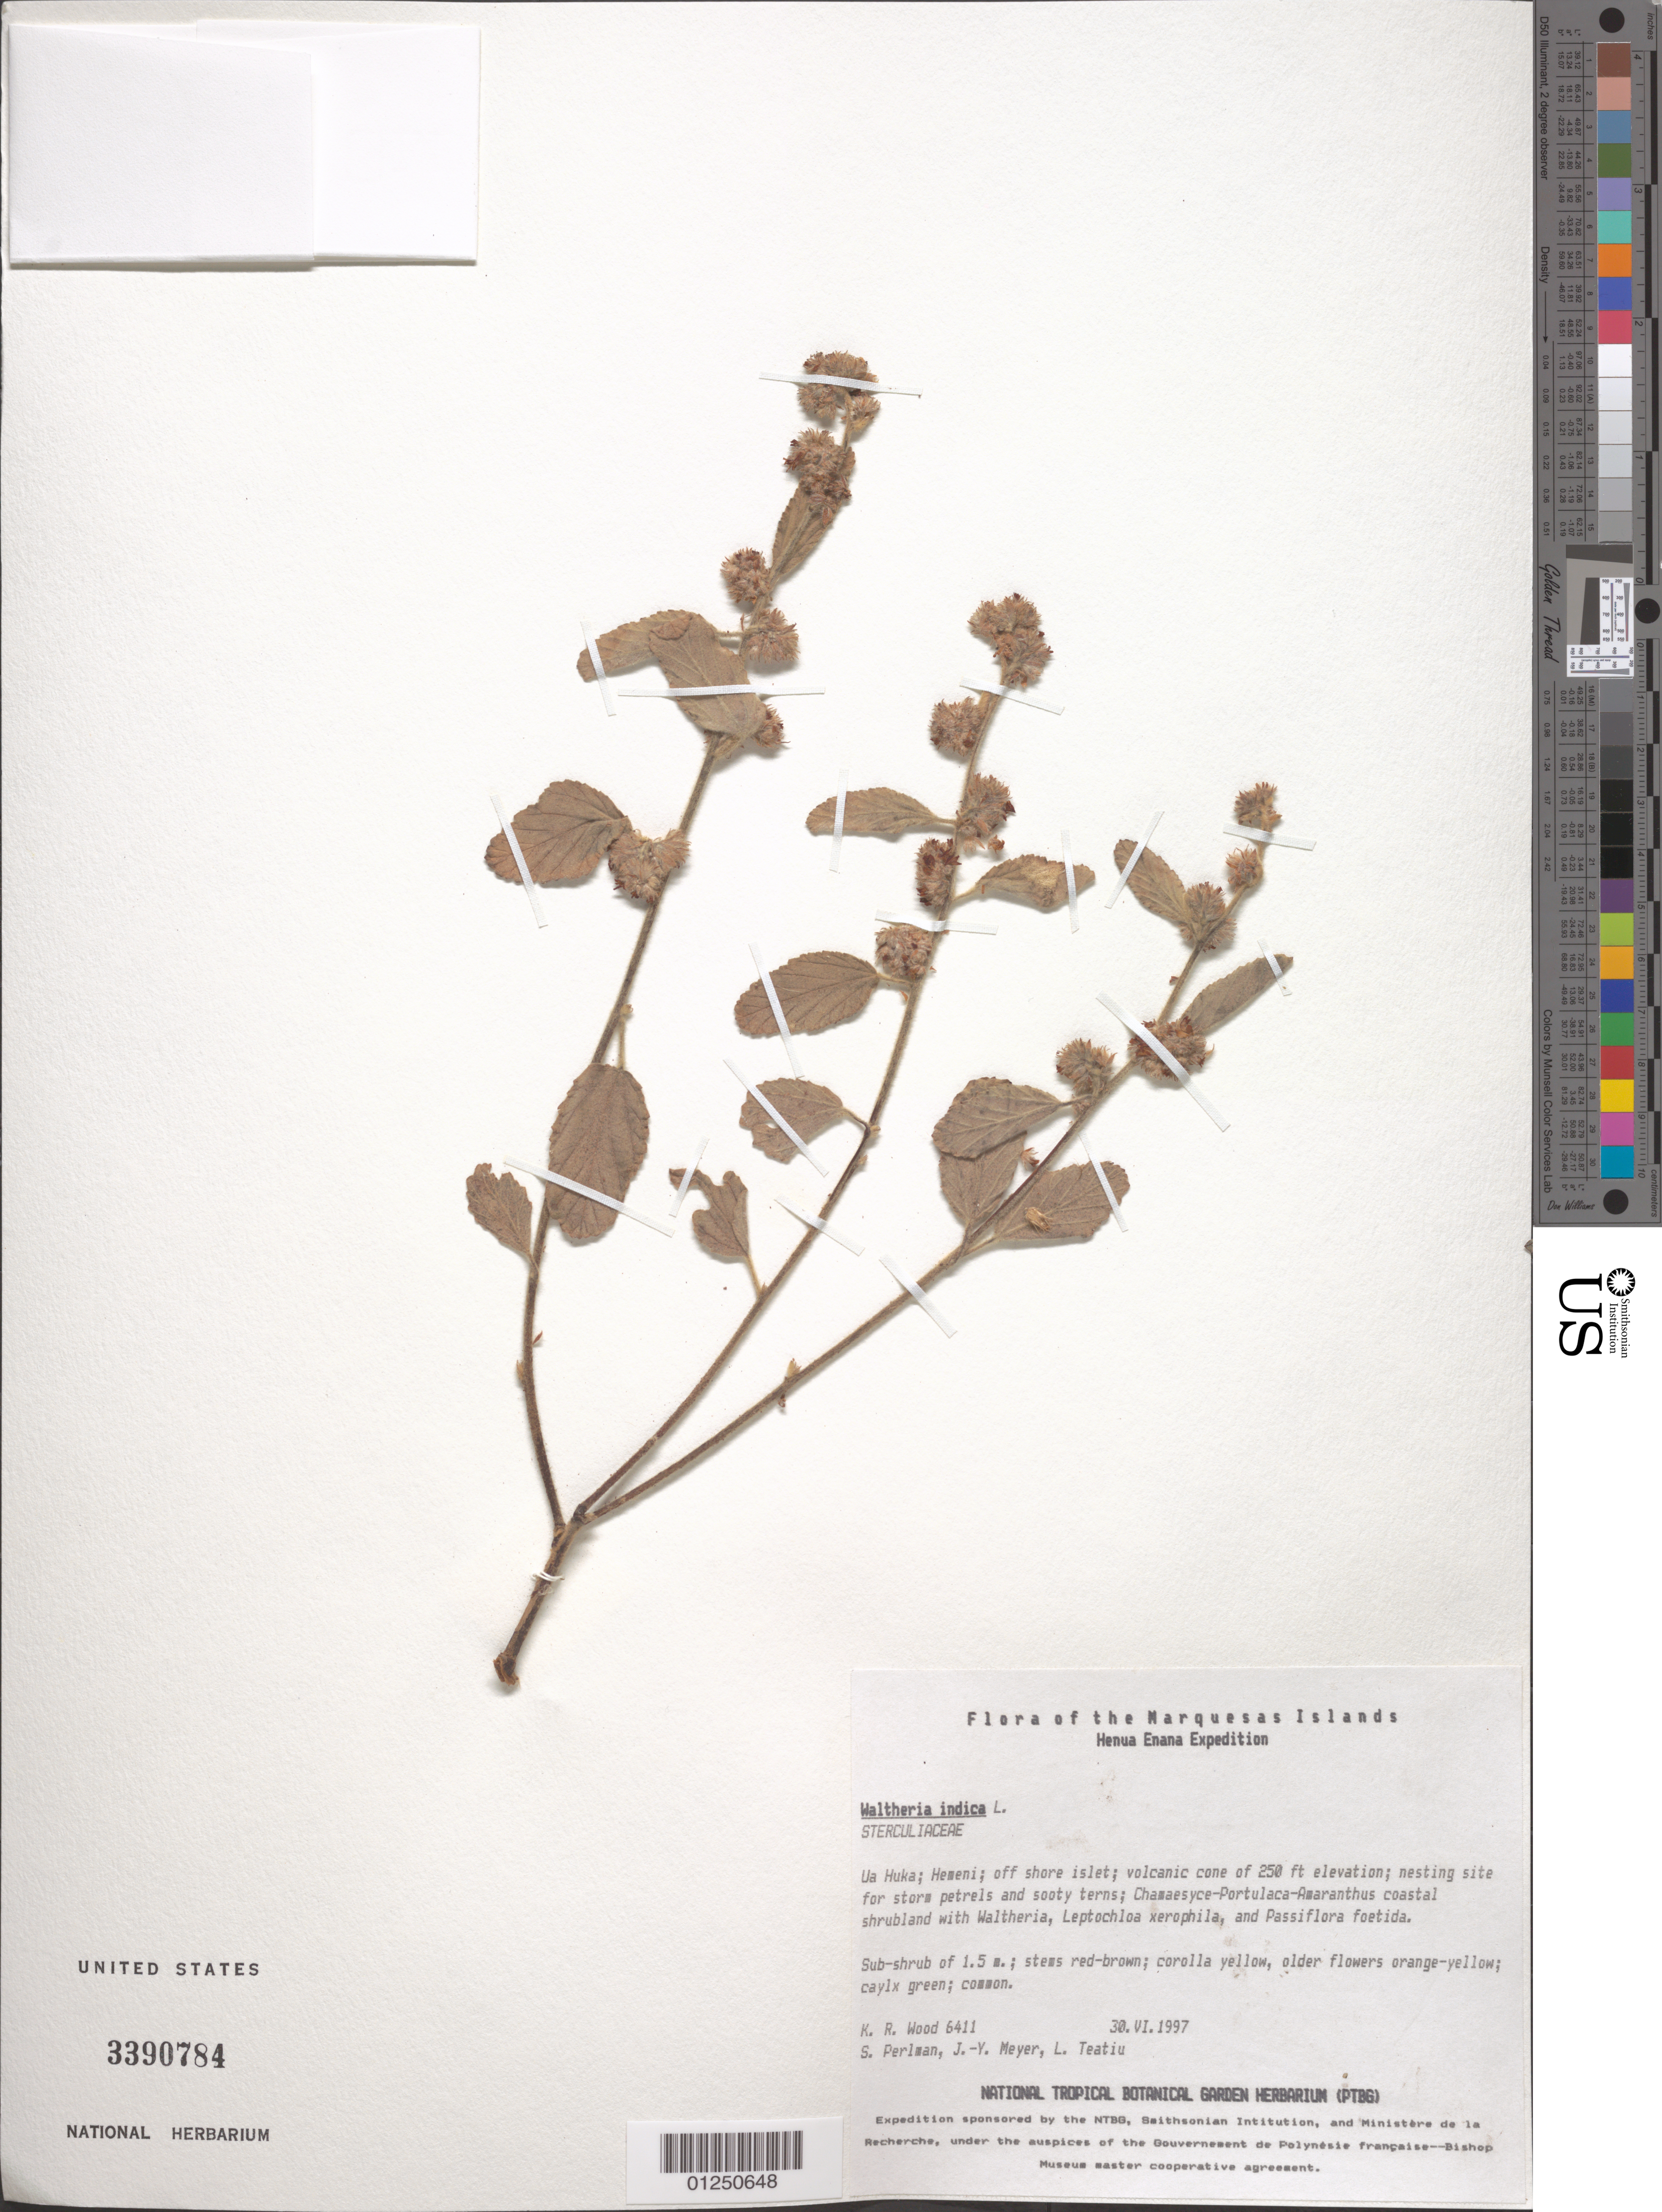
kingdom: Plantae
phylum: Tracheophyta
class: Magnoliopsida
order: Malvales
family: Malvaceae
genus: Waltheria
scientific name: Waltheria indica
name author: L.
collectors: K. R. Wood, S. P. Perlman, J.-Y. Meyer & L. Teatiu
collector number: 6411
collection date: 1997-06-30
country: French Polynesia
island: Ua Huka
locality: Hemeni, off shore islet, volcanic cone of 250 ft elevation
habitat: Chamaesyce - Portulaca - Amaranthus coastal shrubland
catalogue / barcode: US 3390784